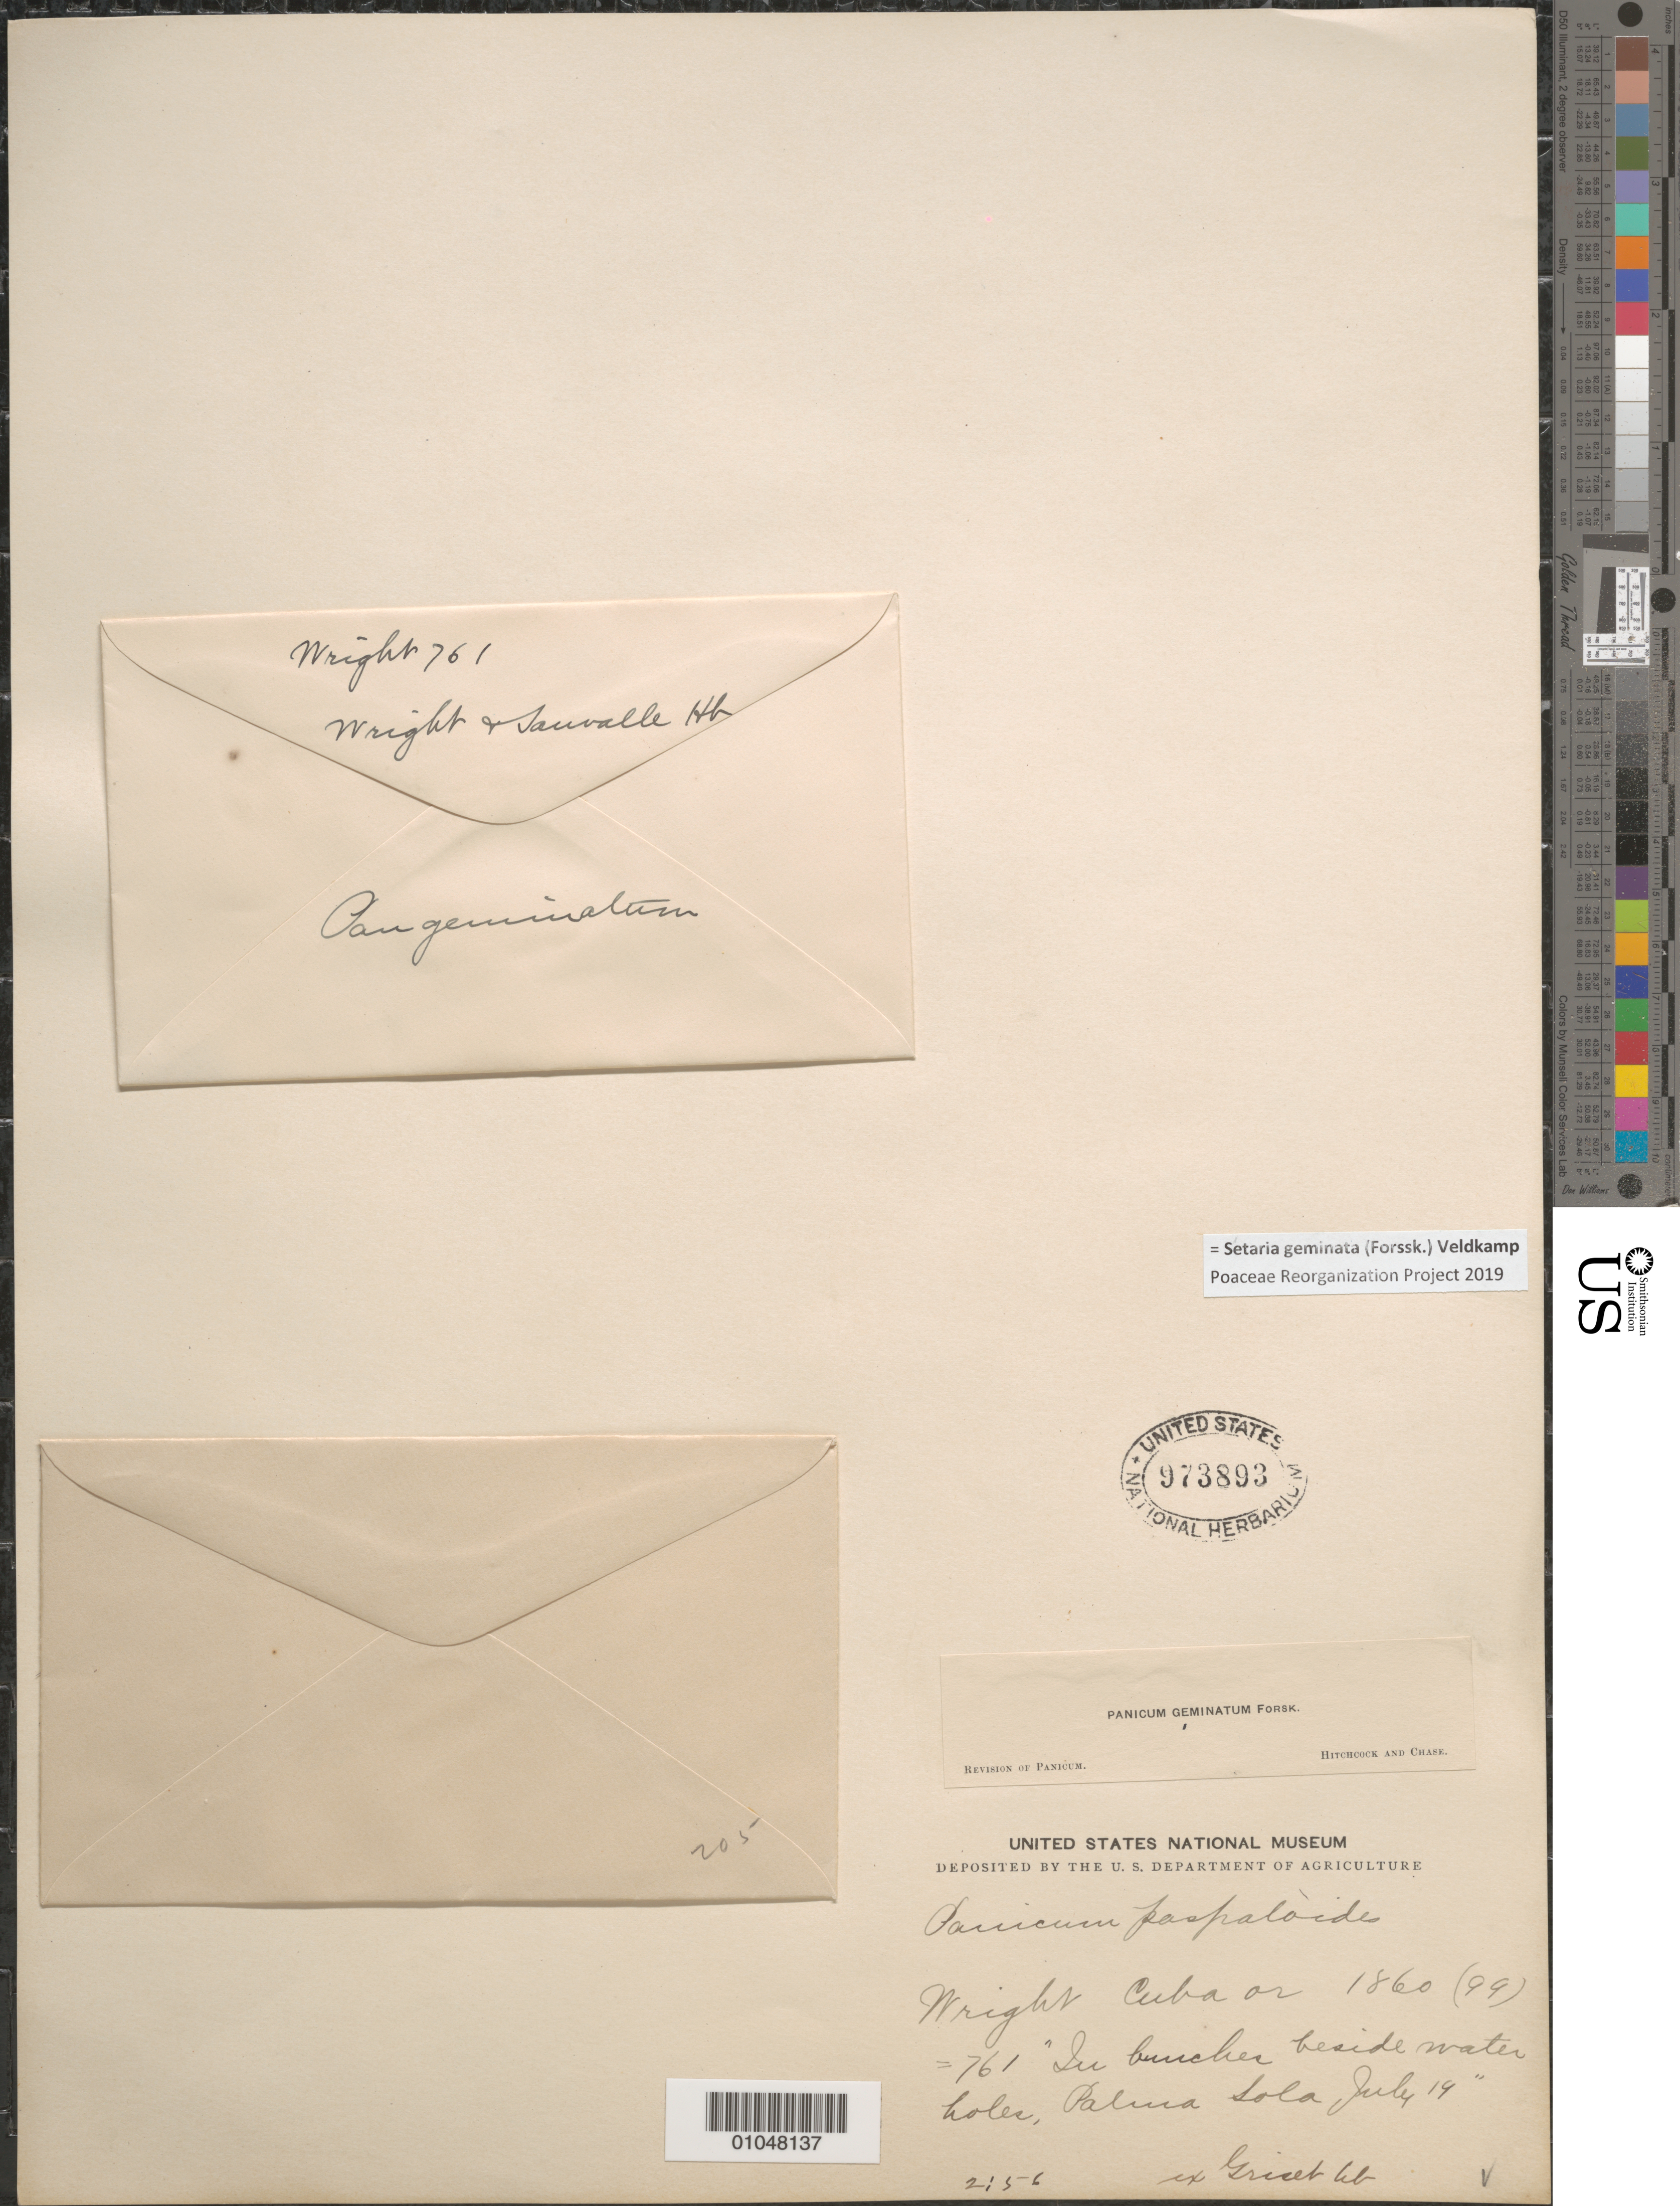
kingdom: Plantae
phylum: Tracheophyta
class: Liliopsida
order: Poales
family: Poaceae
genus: Panicum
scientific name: Panicum geminatum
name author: Forssk.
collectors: C. Wright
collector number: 99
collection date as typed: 14 Jul 1869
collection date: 1869-07-14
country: Cuba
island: Cuba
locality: Palma Lola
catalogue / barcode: US 973893